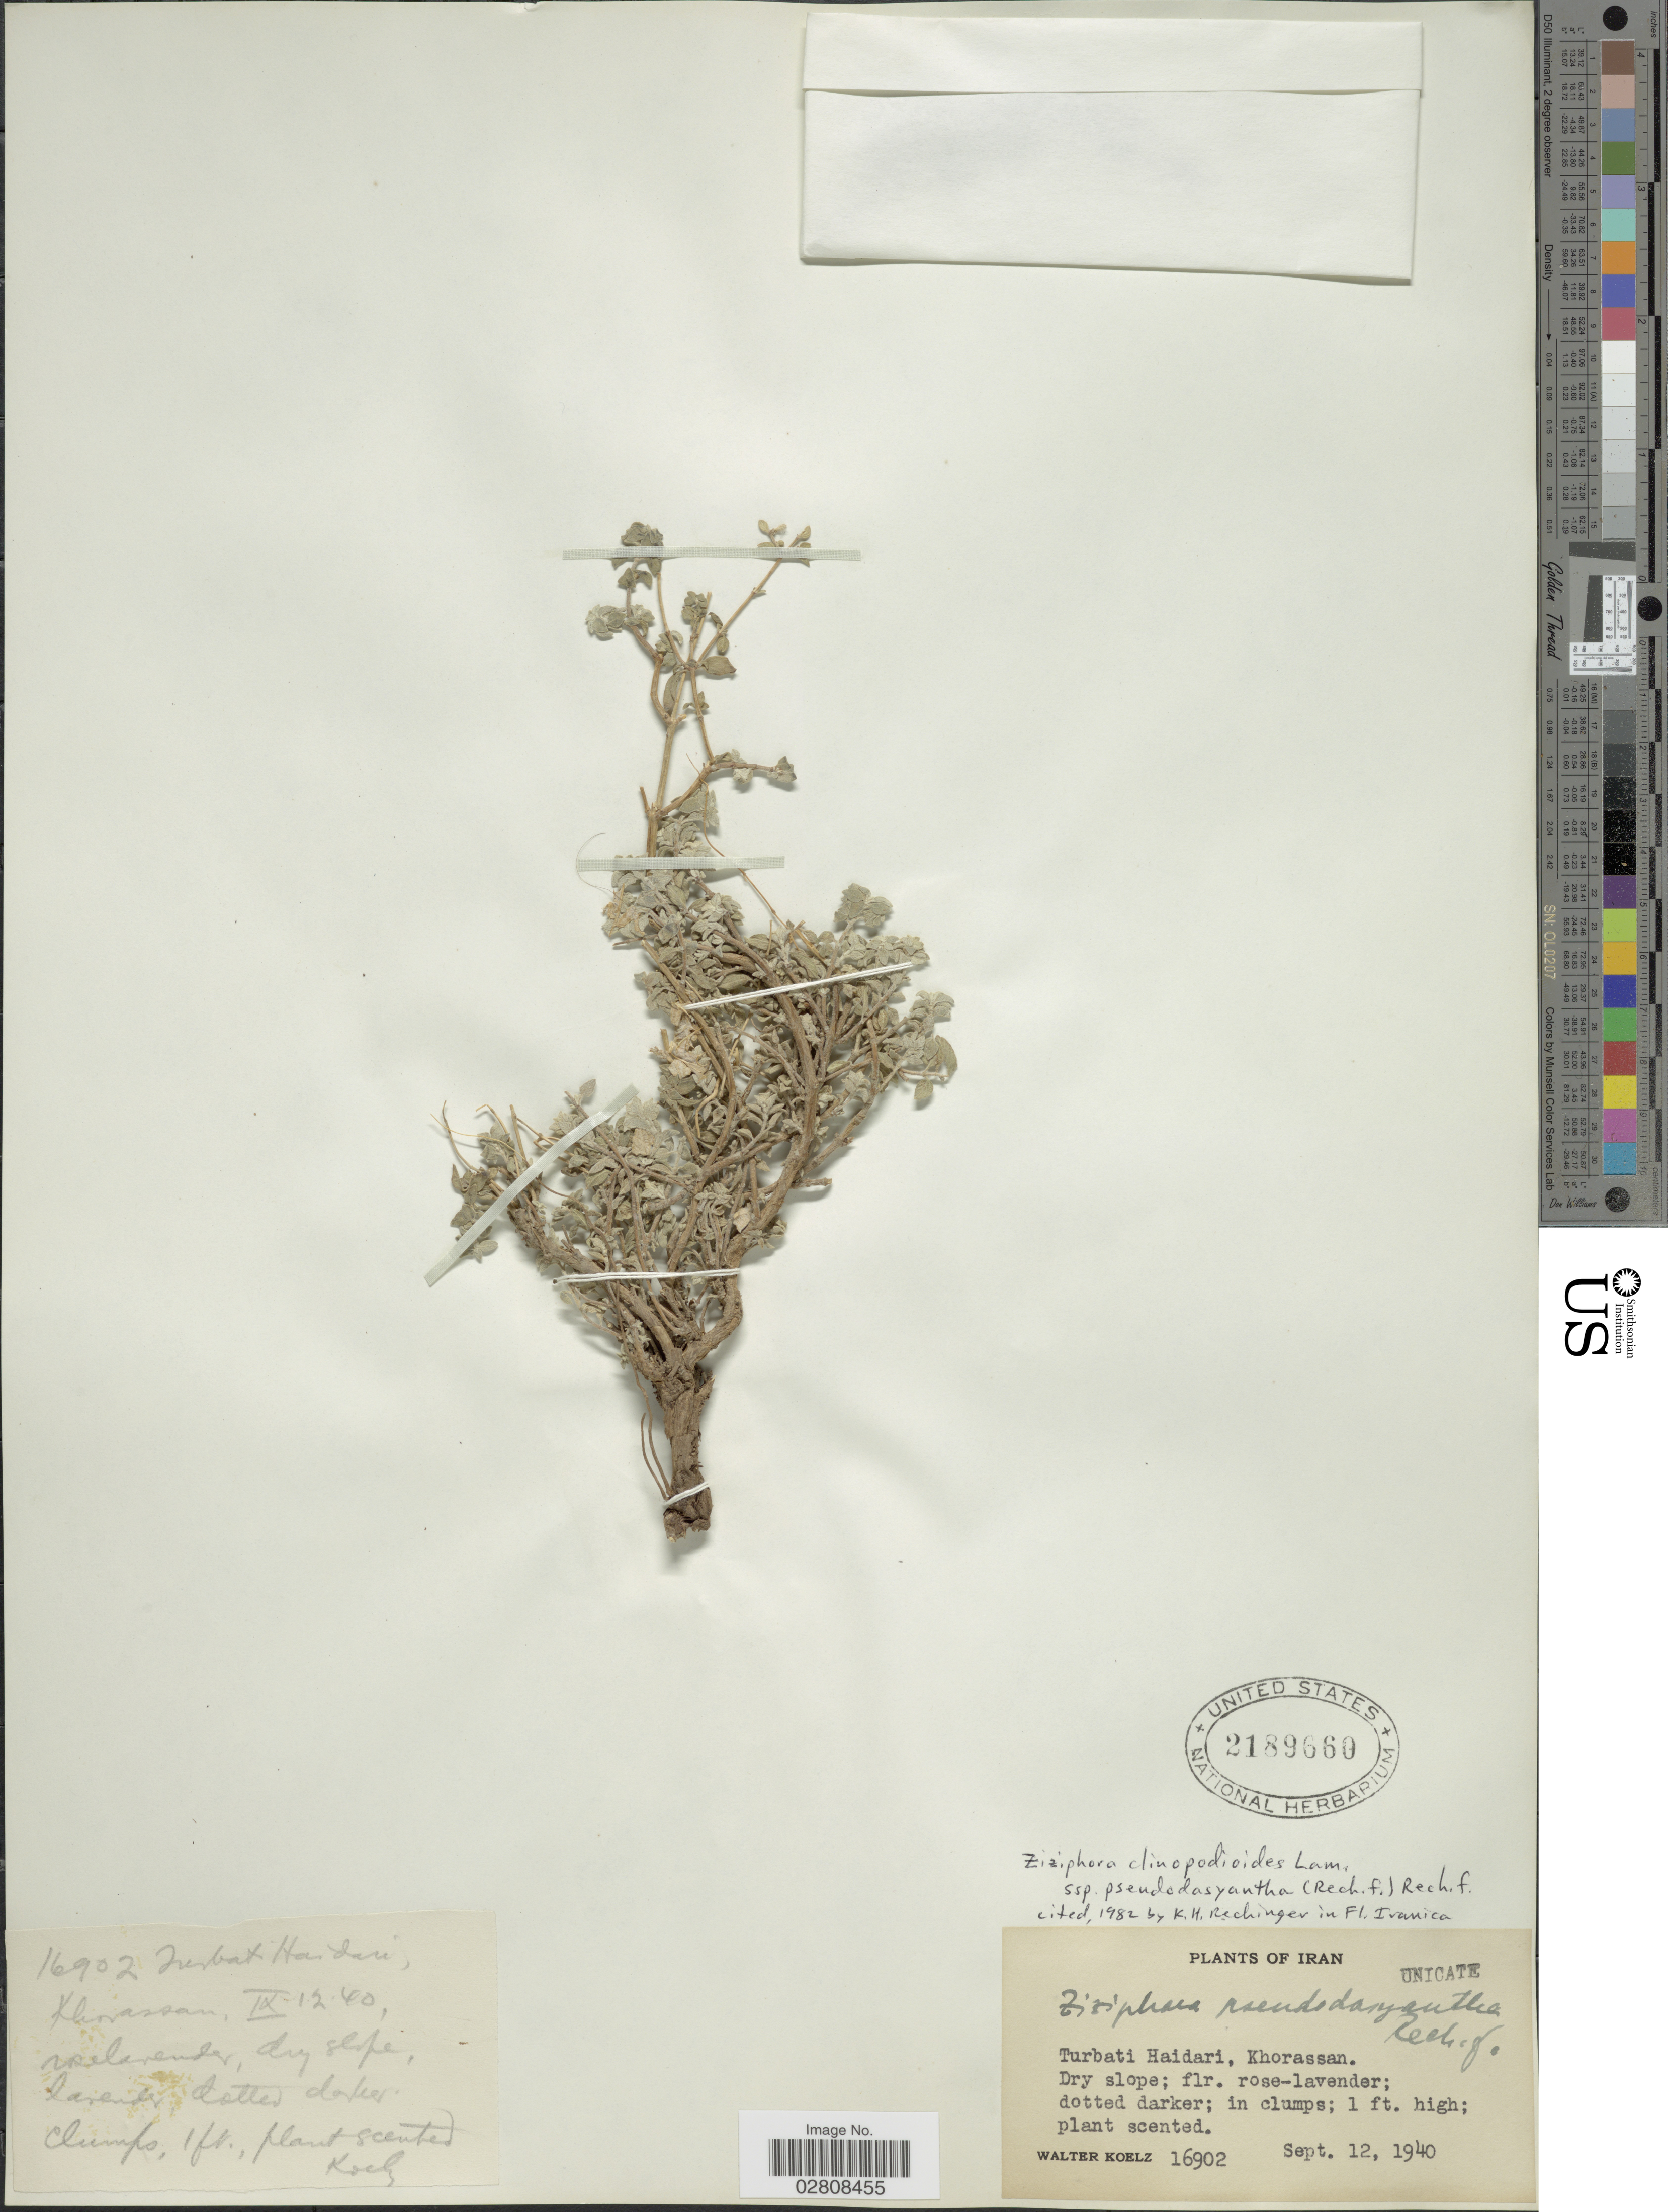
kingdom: Plantae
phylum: Tracheophyta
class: Magnoliopsida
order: Lamiales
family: Lamiaceae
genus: Ziziphora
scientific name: Ziziphora clinopodioides subsp. pseudodasyantha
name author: (Rech. f.) Rech. f.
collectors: W. N. Koelz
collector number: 16902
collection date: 1940-09-12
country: Iran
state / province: Khorasan [obsolete]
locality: Turbati Haidari, Khorassan.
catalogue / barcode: US 2189660